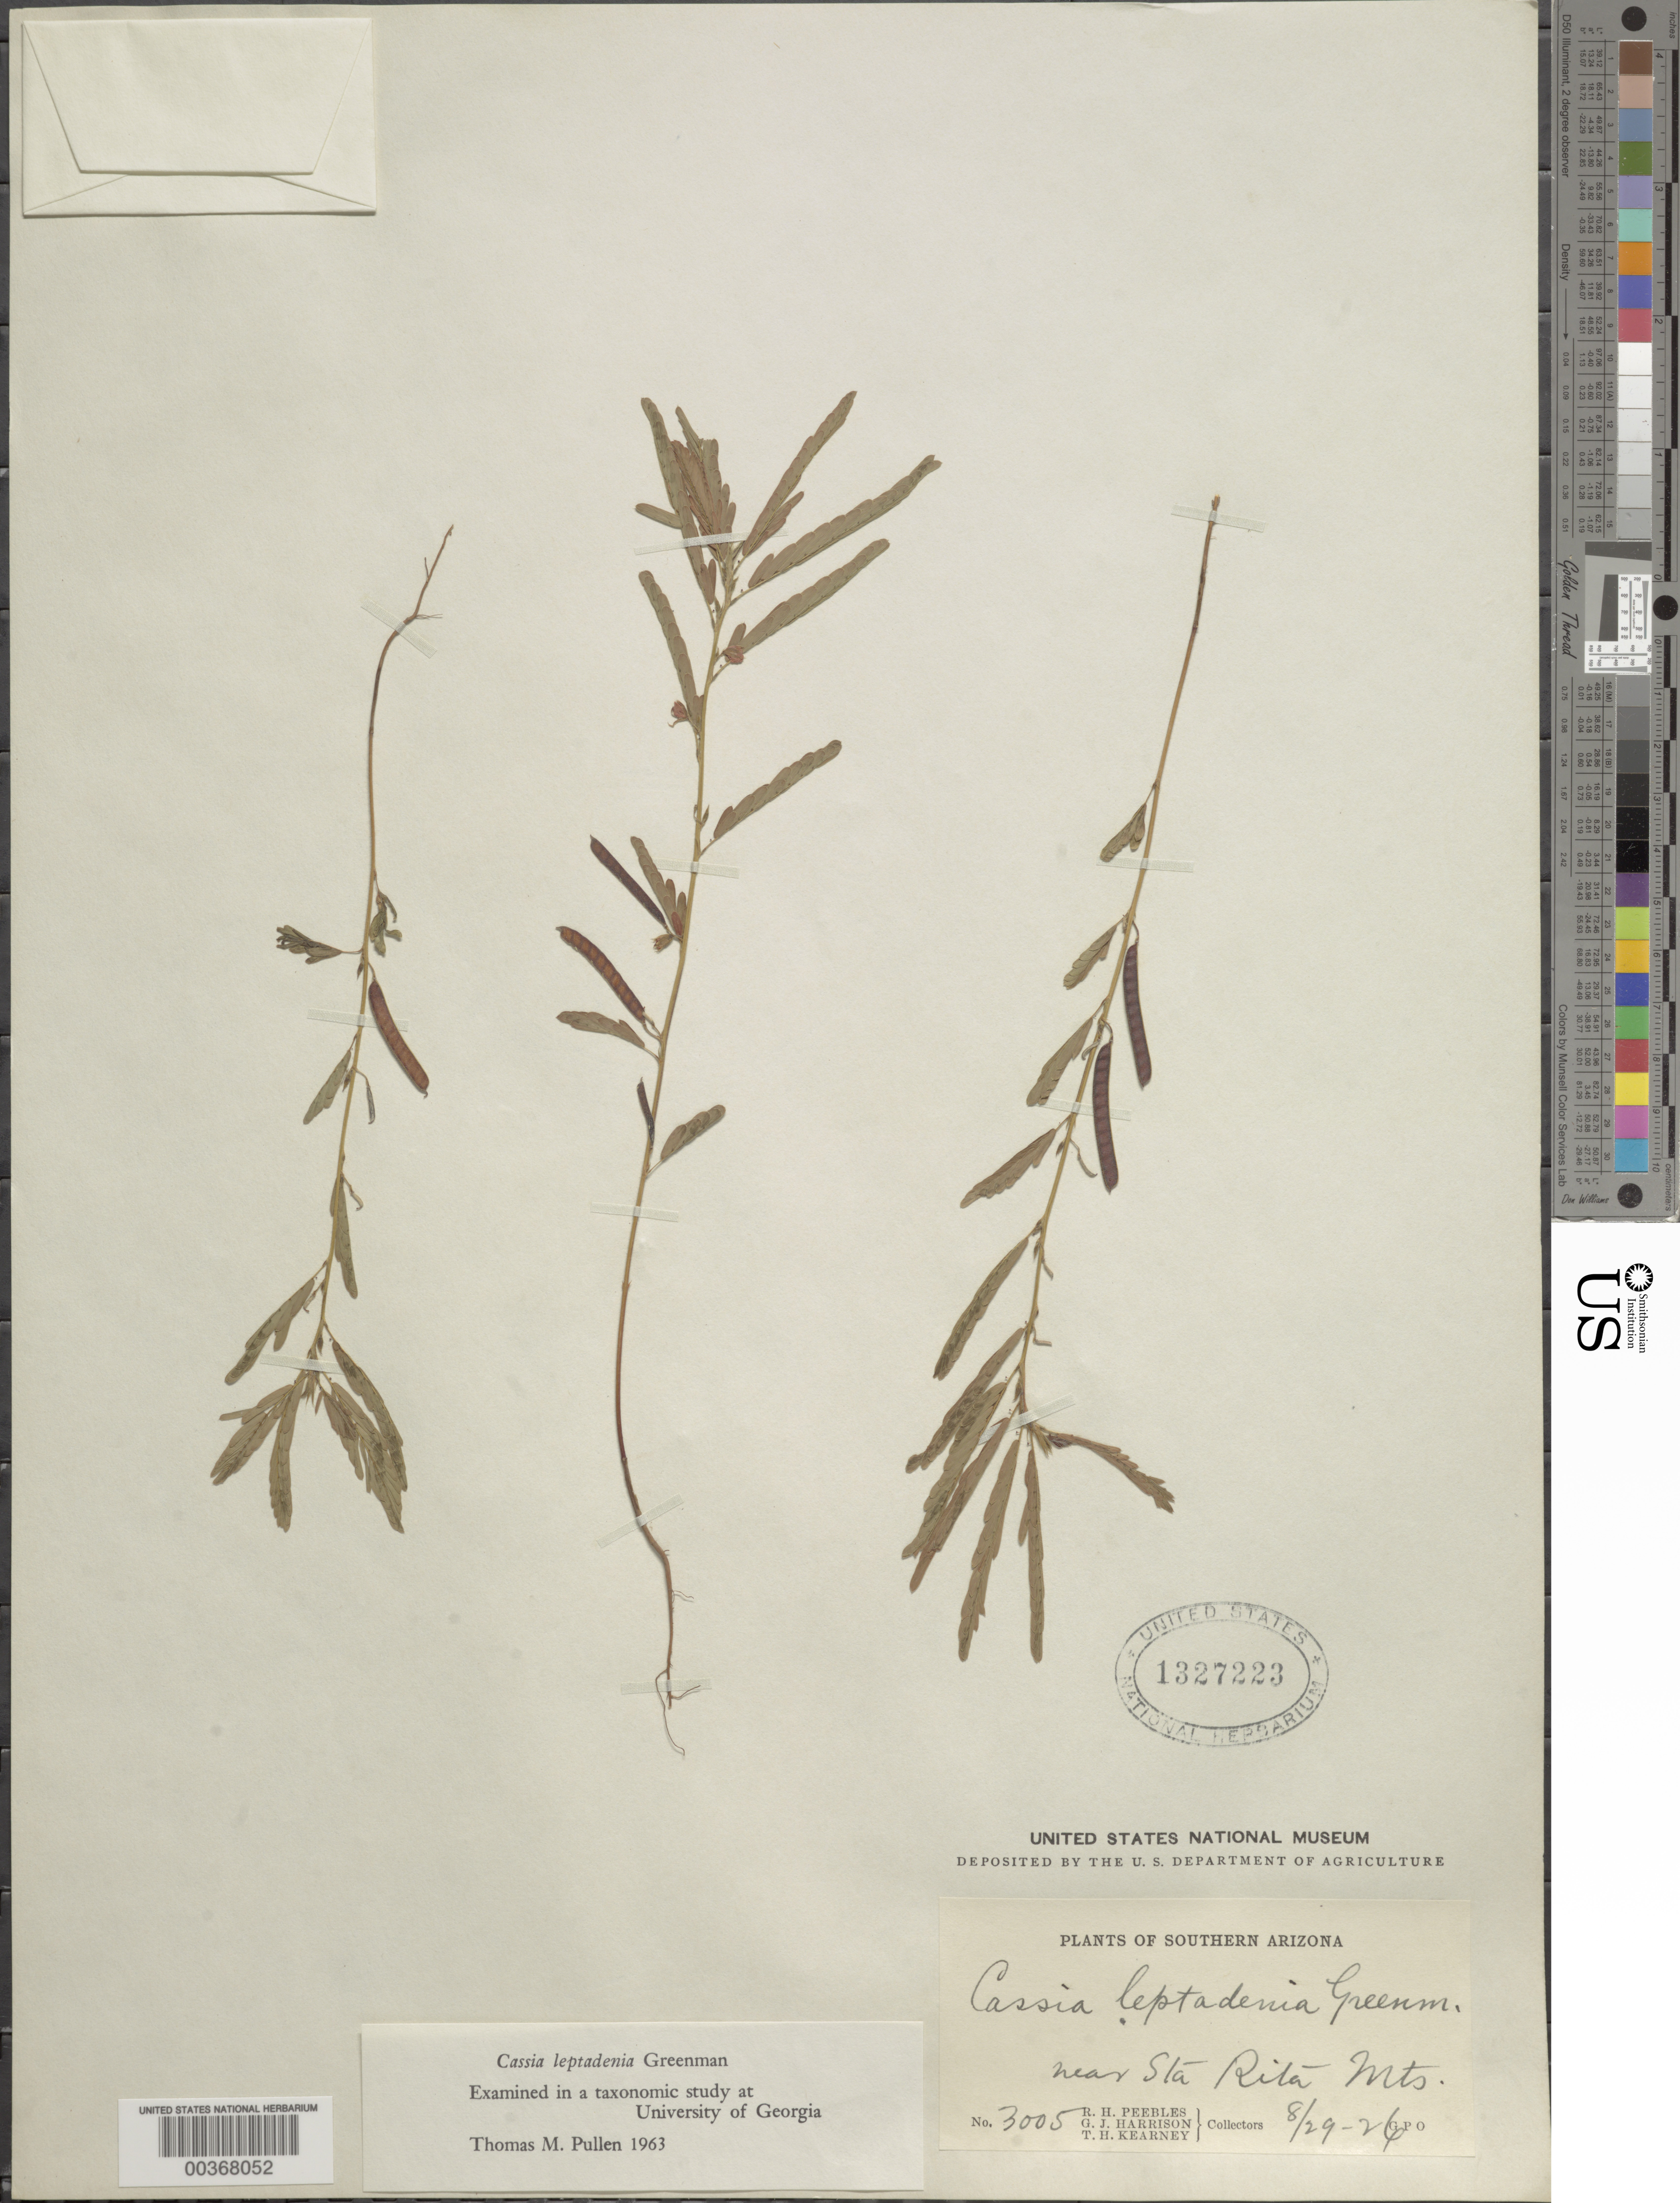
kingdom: Plantae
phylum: Tracheophyta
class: Magnoliopsida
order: Fabales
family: Fabaceae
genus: Chamaecrista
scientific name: Chamaecrista nictitans var. mensalis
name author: (Greenm.) H.S. Irwin & Barneby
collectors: R. H. Peebles, G. J. Harrison & T. H. Kearney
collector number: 3005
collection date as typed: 29 Aug 1926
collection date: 1926-08-29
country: United States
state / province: Arizona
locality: Near st. rita mountains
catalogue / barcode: US 1327223